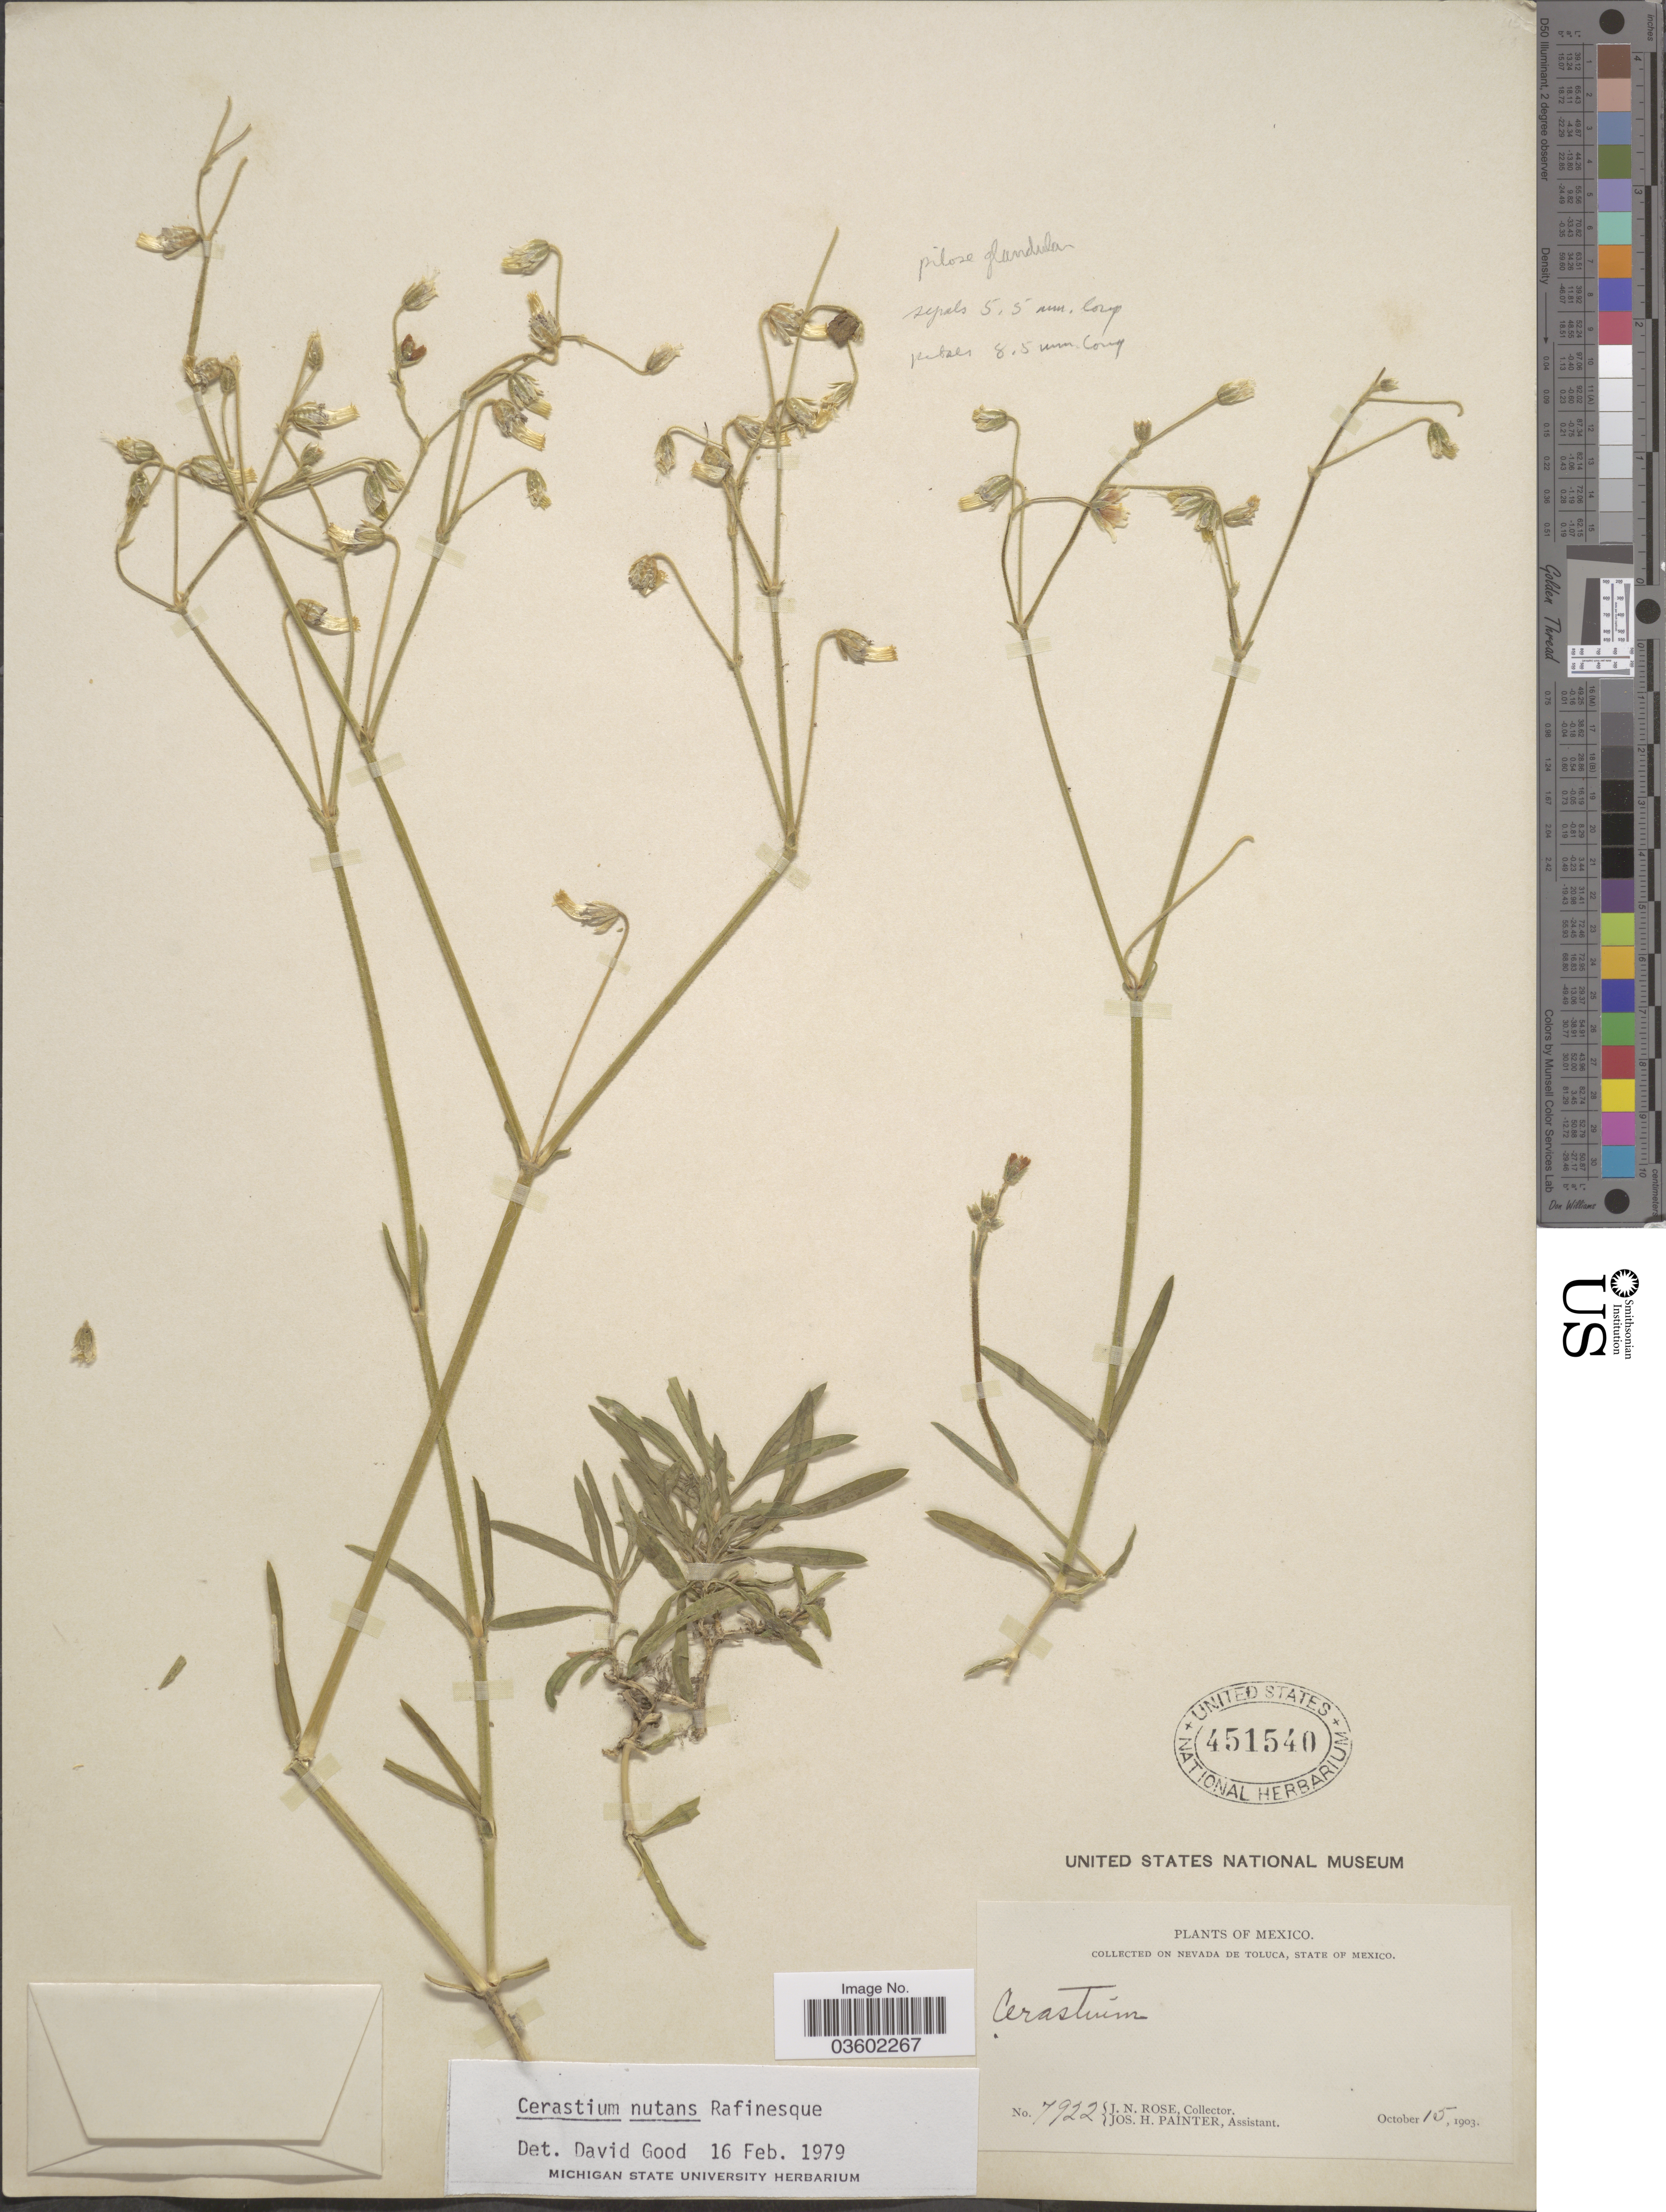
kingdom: Plantae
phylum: Tracheophyta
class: Magnoliopsida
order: Caryophyllales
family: Caryophyllaceae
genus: Cerastium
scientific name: Cerastium nutans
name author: Raf.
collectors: J. N. Rose & J. H. Painter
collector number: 7922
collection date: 1903-10-15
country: Mexico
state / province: México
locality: On Nevada de Toluca.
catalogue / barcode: US 451540